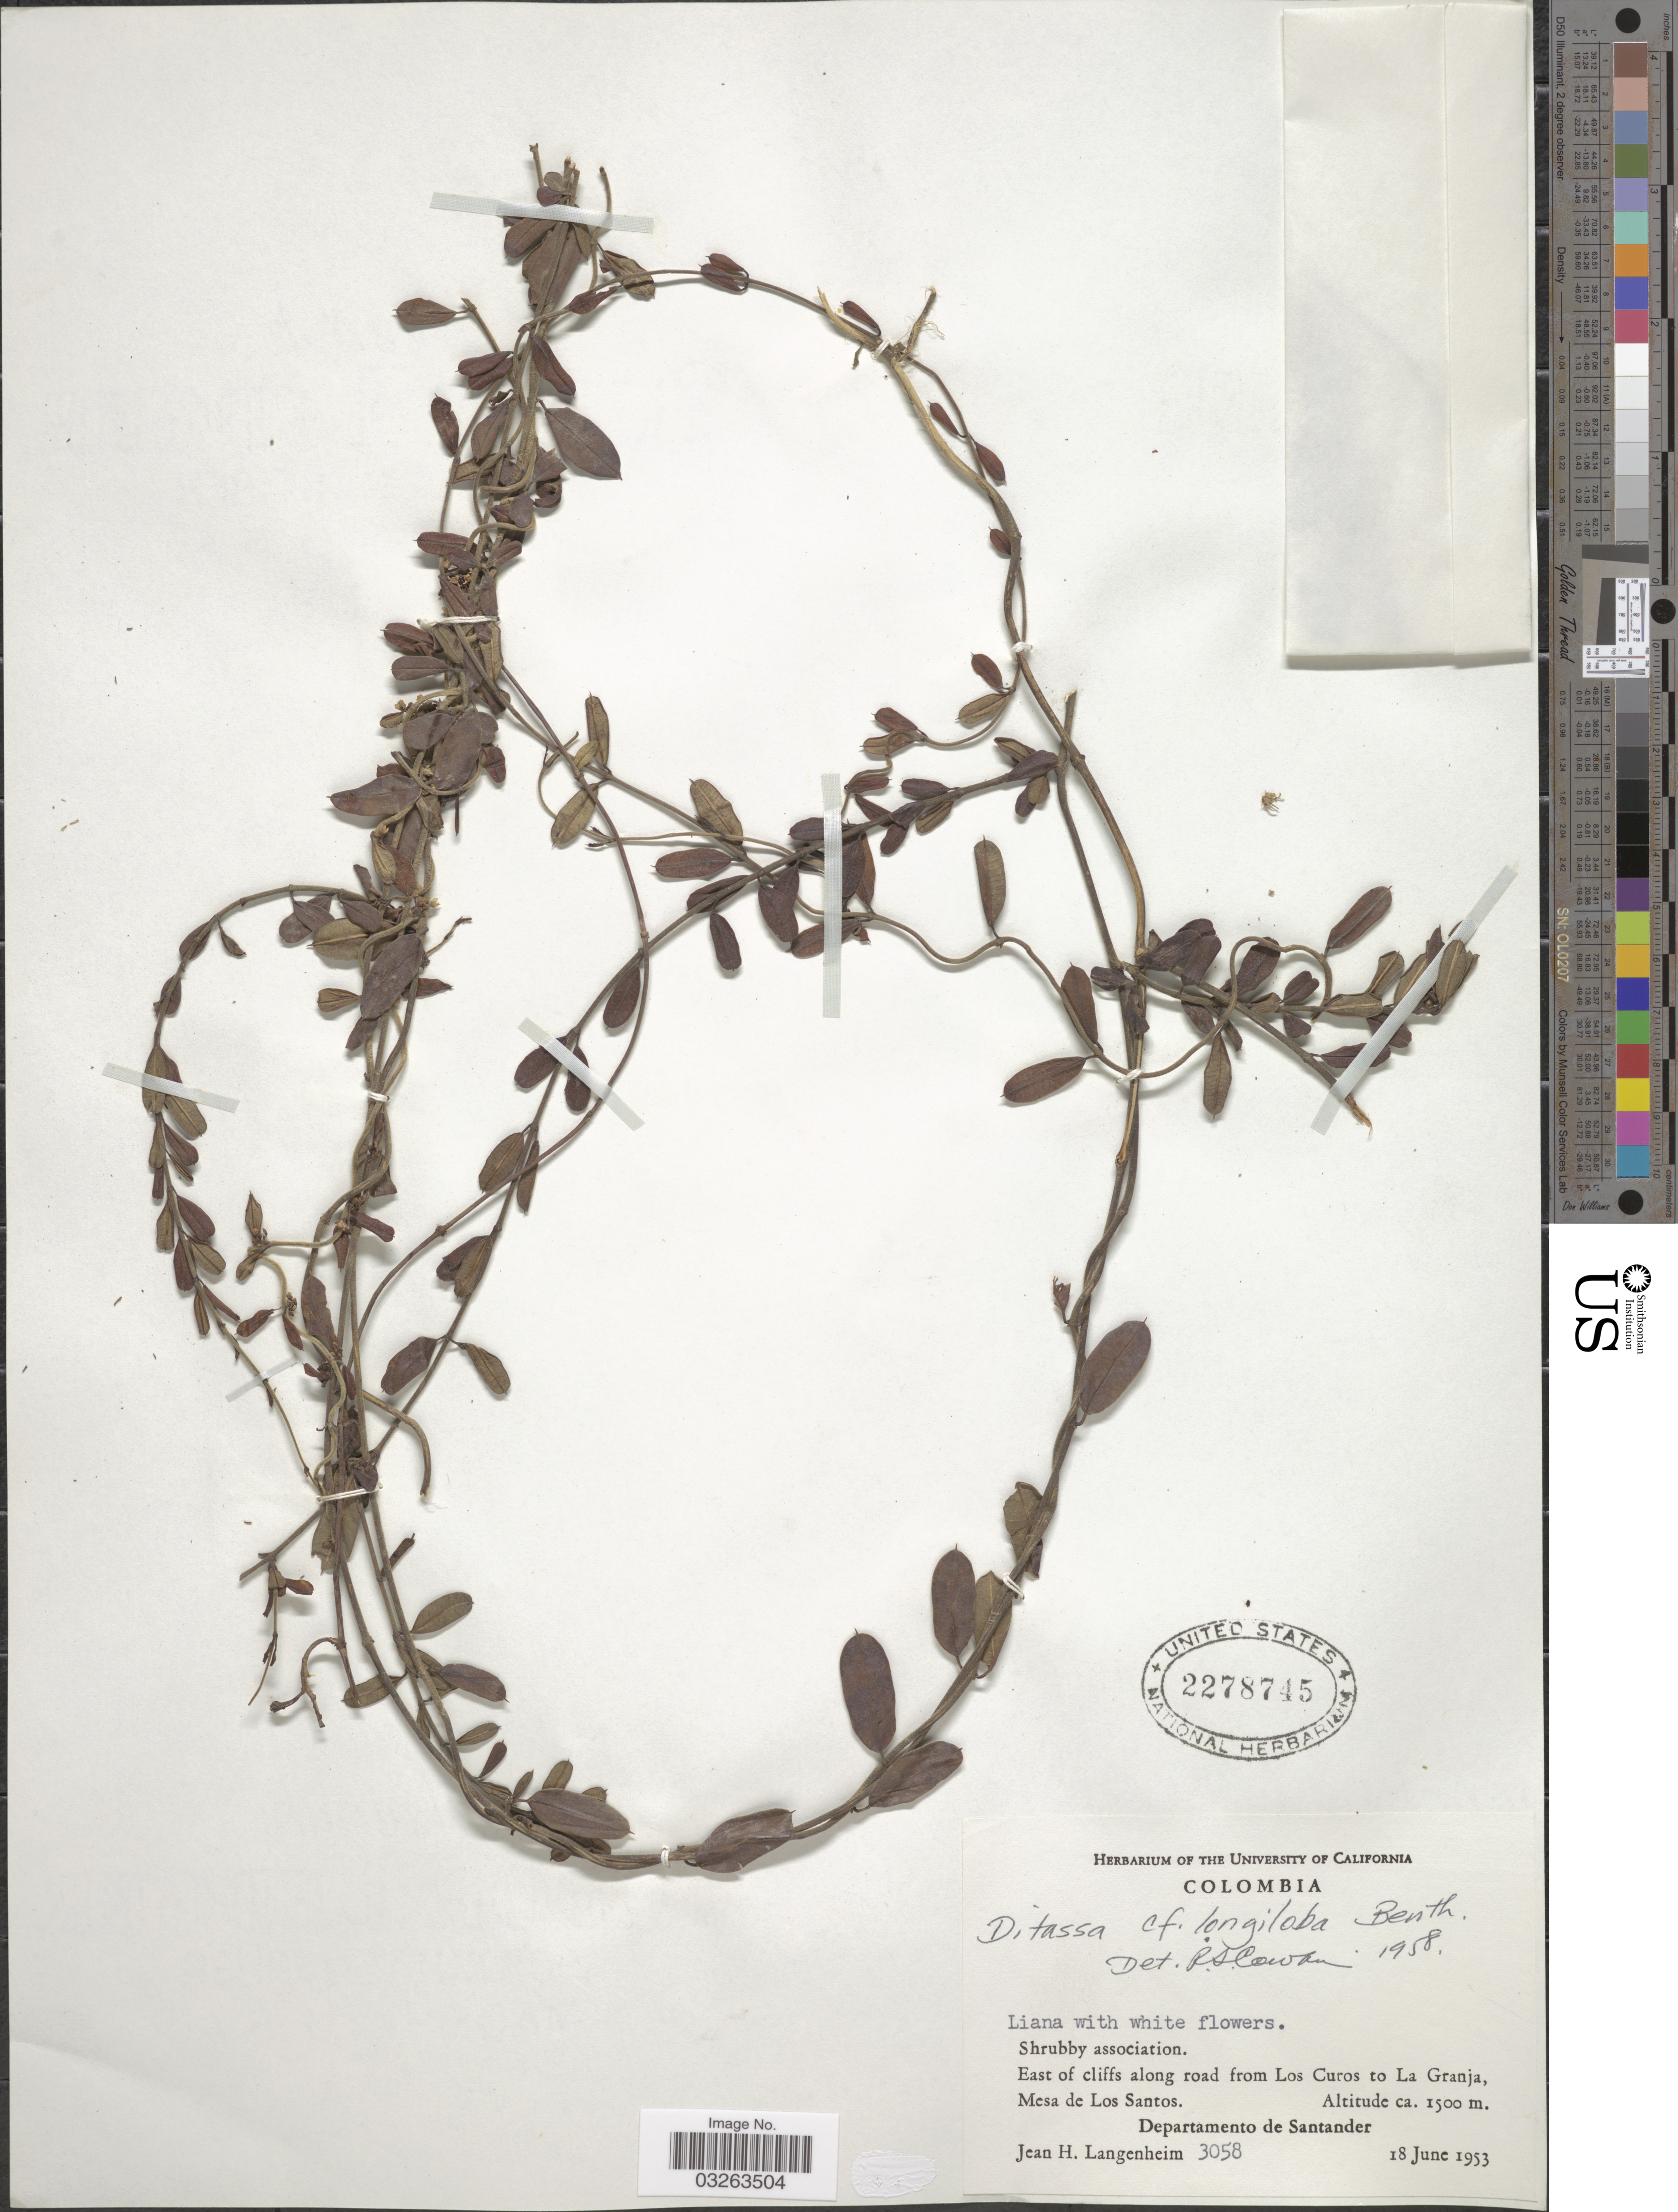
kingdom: Plantae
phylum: Tracheophyta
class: Magnoliopsida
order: Gentianales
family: Apocynaceae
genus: Ditassa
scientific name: Ditassa longiloba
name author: Benth.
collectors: J. H. Langenheim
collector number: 3058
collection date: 1953-06-18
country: Colombia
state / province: Santander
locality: East of cliffs along road from Los Curos to La Granja, Mesa de Los Santos. Departamento de Santander.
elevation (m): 1500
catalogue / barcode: US 2278745